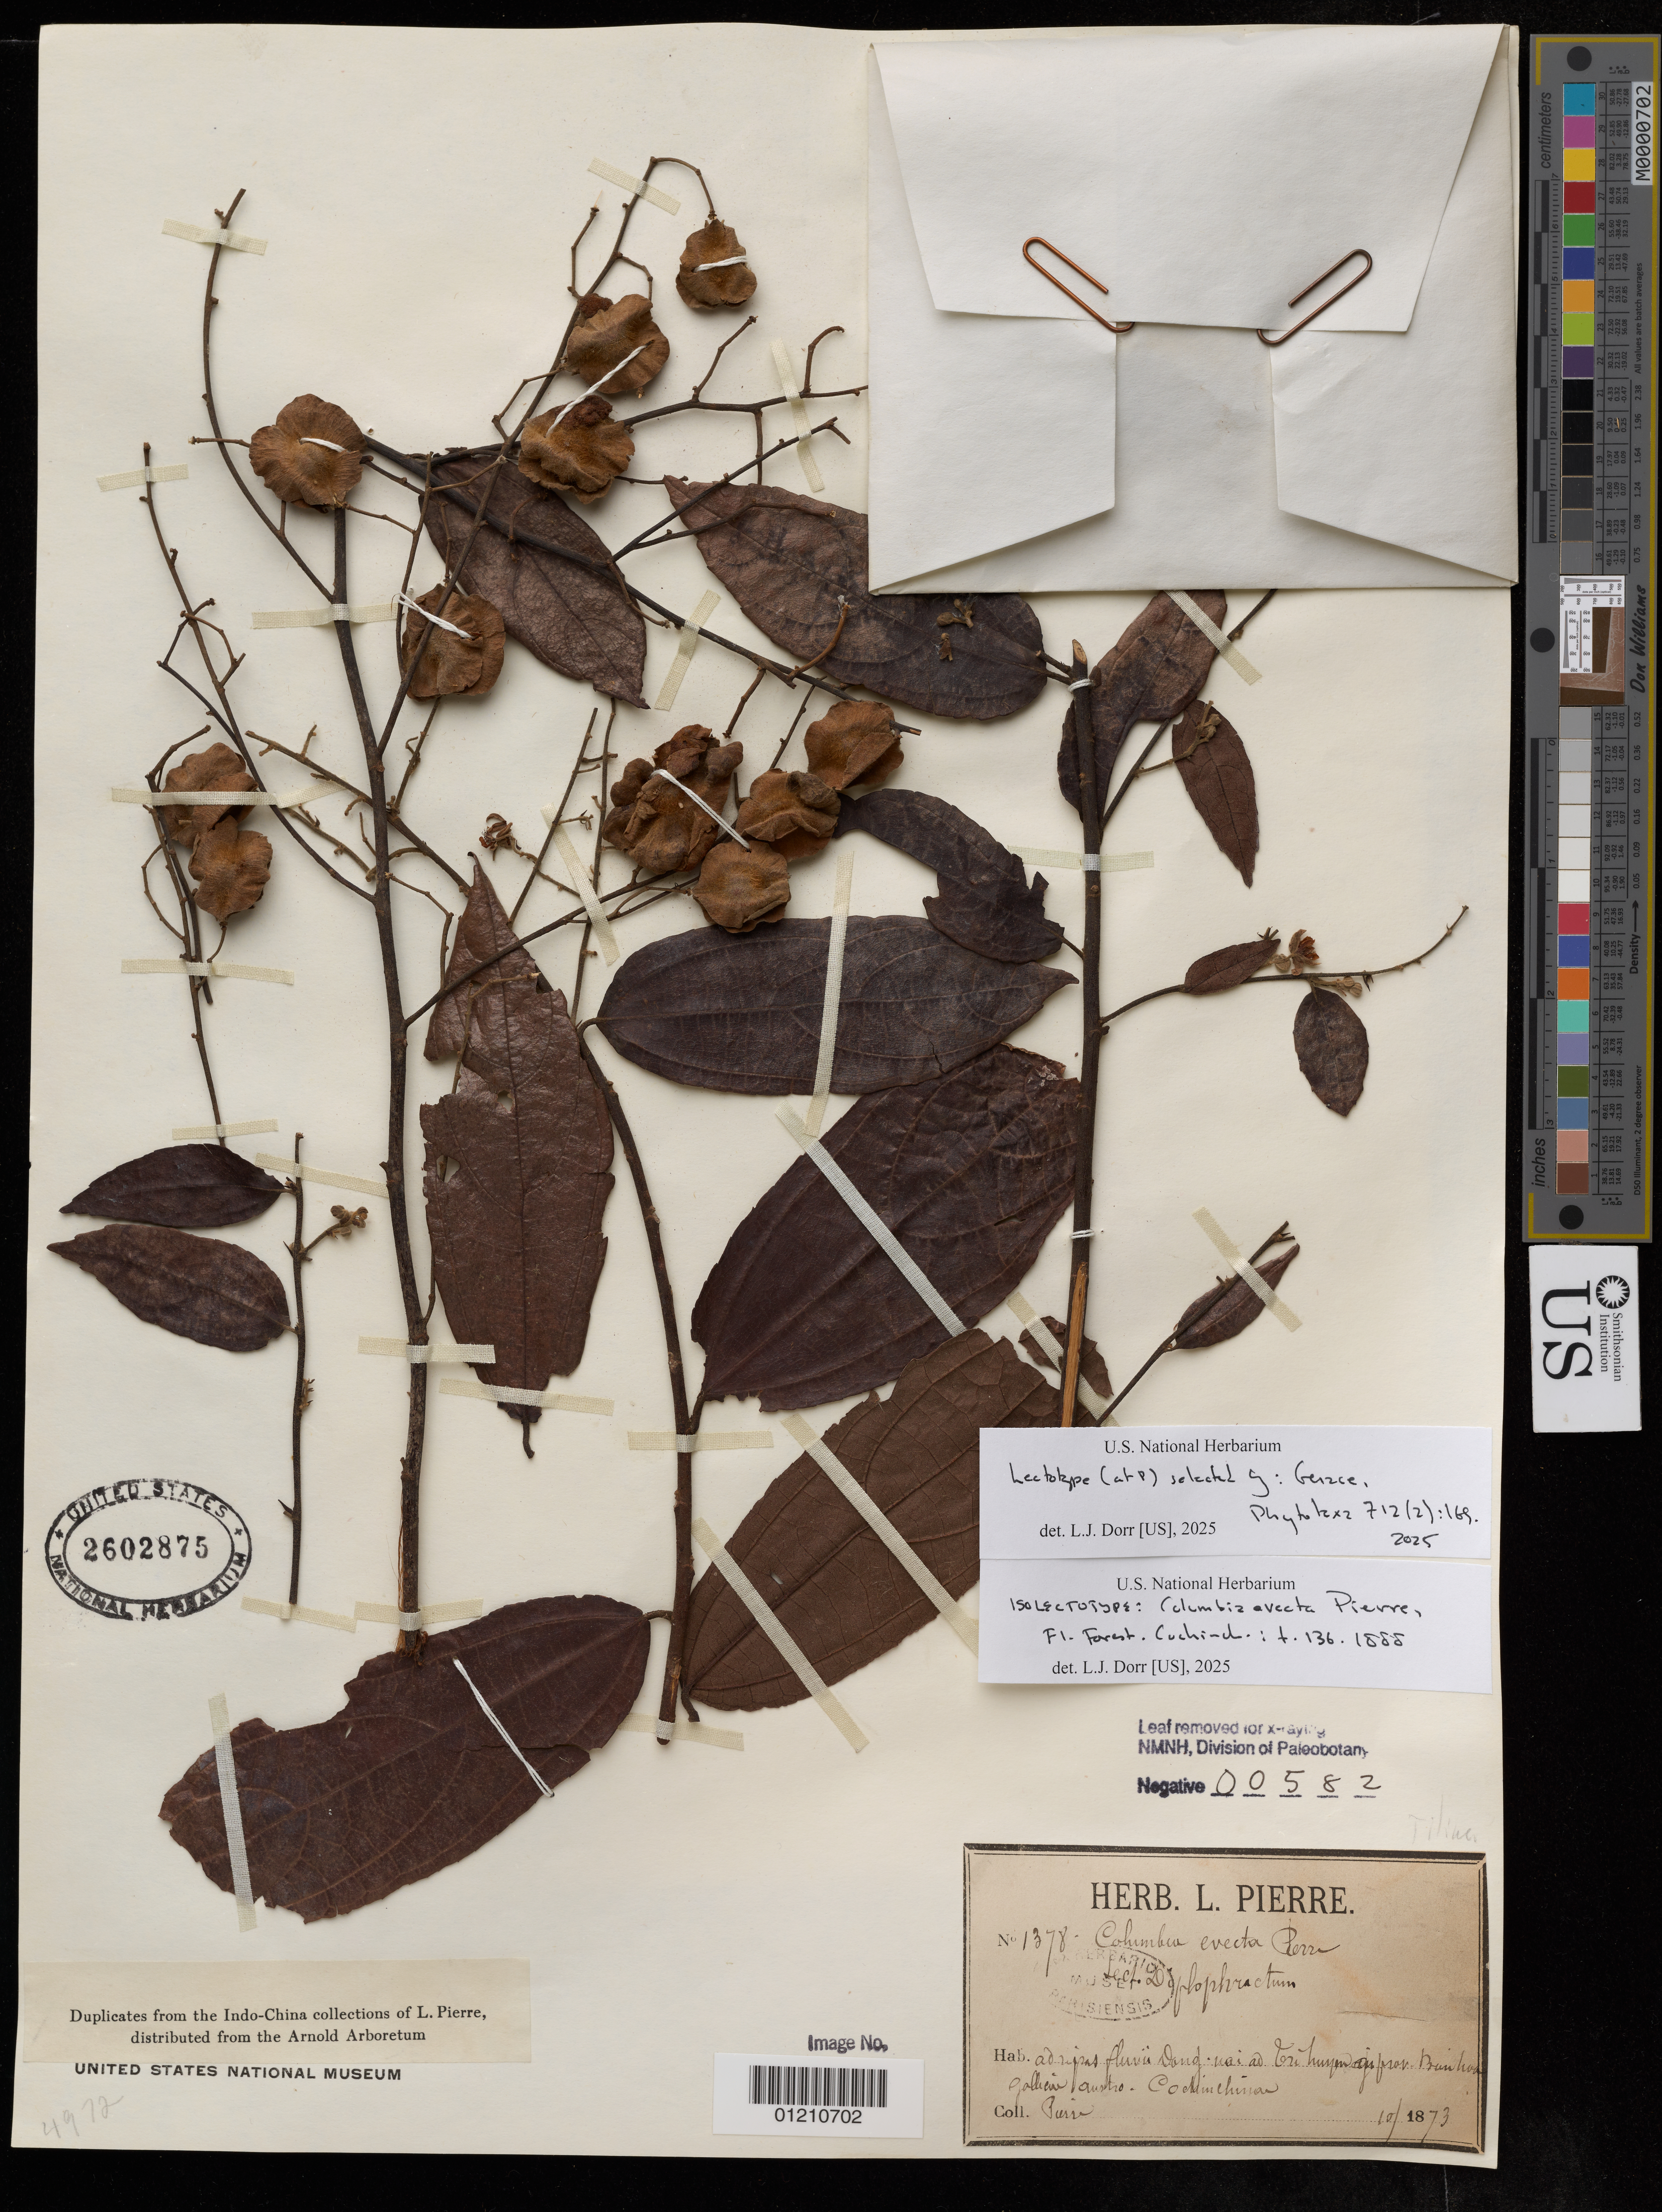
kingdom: Plantae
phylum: Tracheophyta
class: Magnoliopsida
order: Malvales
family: Malvaceae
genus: Columbia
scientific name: Columbia evecta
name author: Pierre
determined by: Dorr, Laurence J., Curator (BOT), Smithsonian Institution - National Museum of Natural History (UNITED STATES)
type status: Isolectotype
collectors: H. L. Pierre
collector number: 1378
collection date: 1873-10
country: Vietnam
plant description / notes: Lectotype selected by: Gerace, Phytotaxa 712(2): 169. 2025 (Dorr, L.J., US 2025) DOI: 10.11646/phytotaxa.712.2.6; Transcribed by digital volunteers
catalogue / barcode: US 2602875